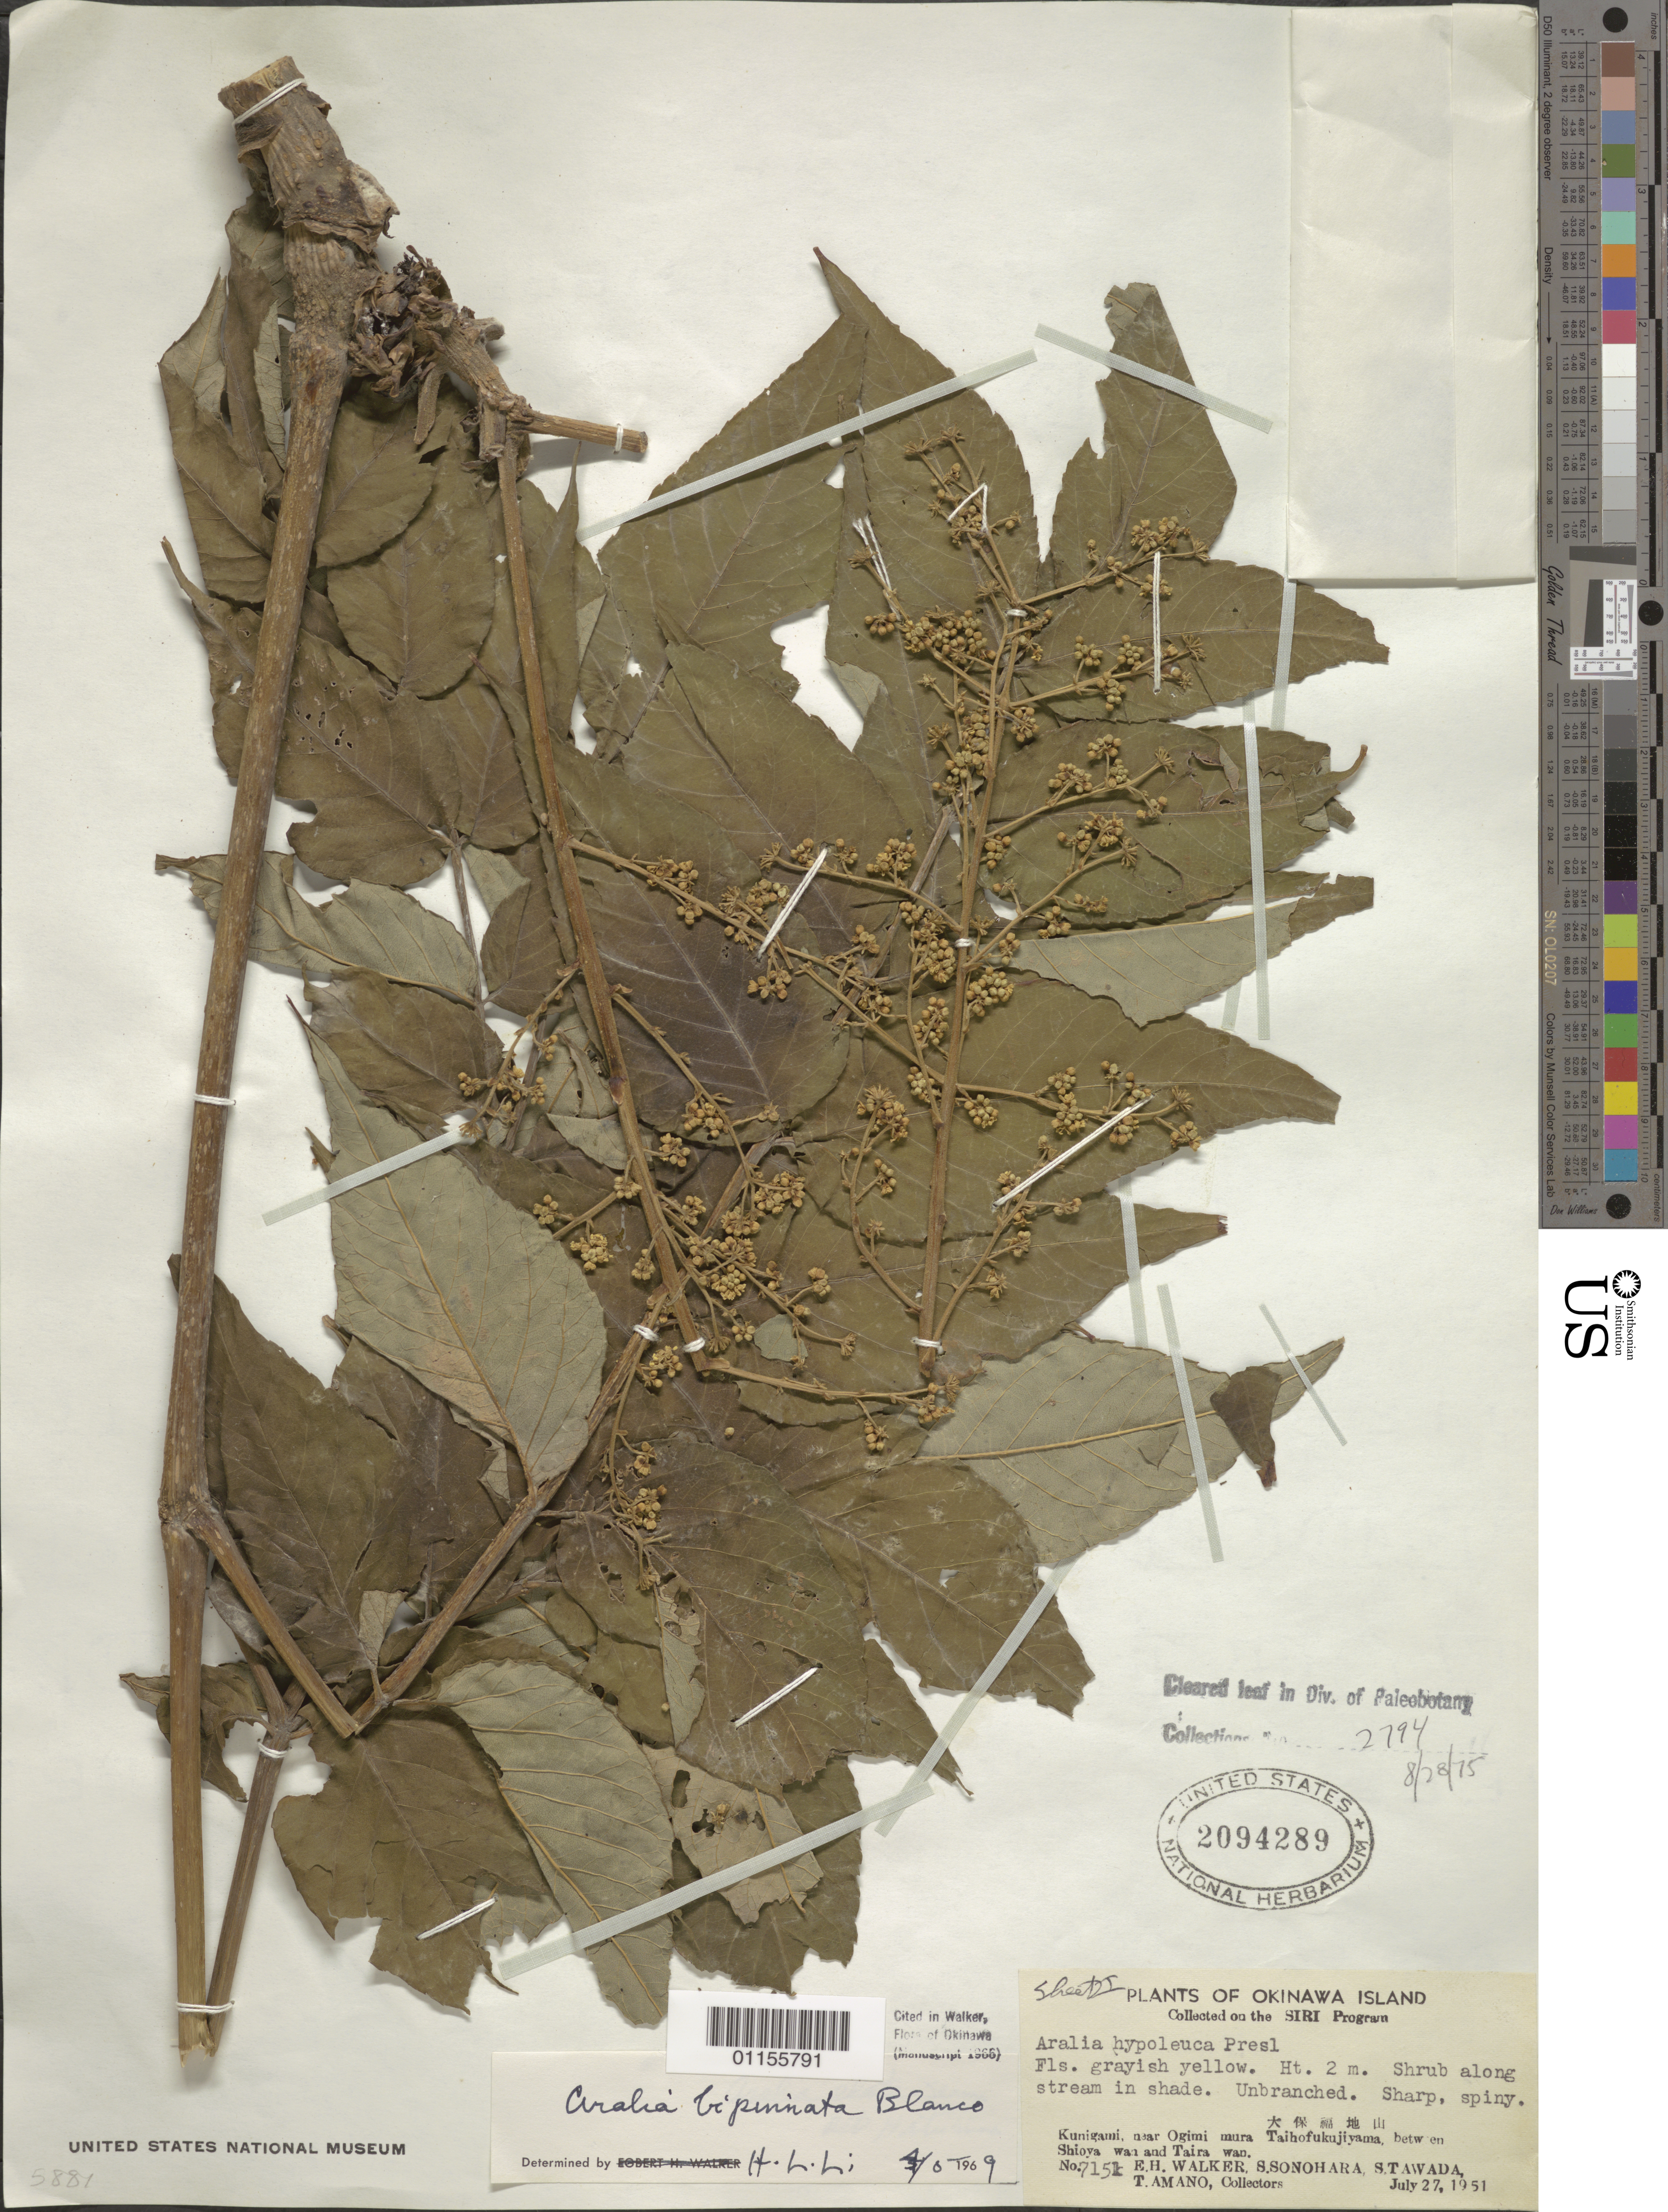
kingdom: Plantae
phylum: Tracheophyta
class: Magnoliopsida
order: Apiales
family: Araliaceae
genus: Aralia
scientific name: Aralia bipinnata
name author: Blanco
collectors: E. H. Walker, S. Sonohara, S. Tawada & T. Amano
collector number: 7151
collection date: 1951-07-27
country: Japan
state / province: Okinawa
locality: Kunigami, near Ogimi mura Taihofukujiyama, between Shioya wan and Taira wan.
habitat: Shrub along stream in shade.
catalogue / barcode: US 2094289